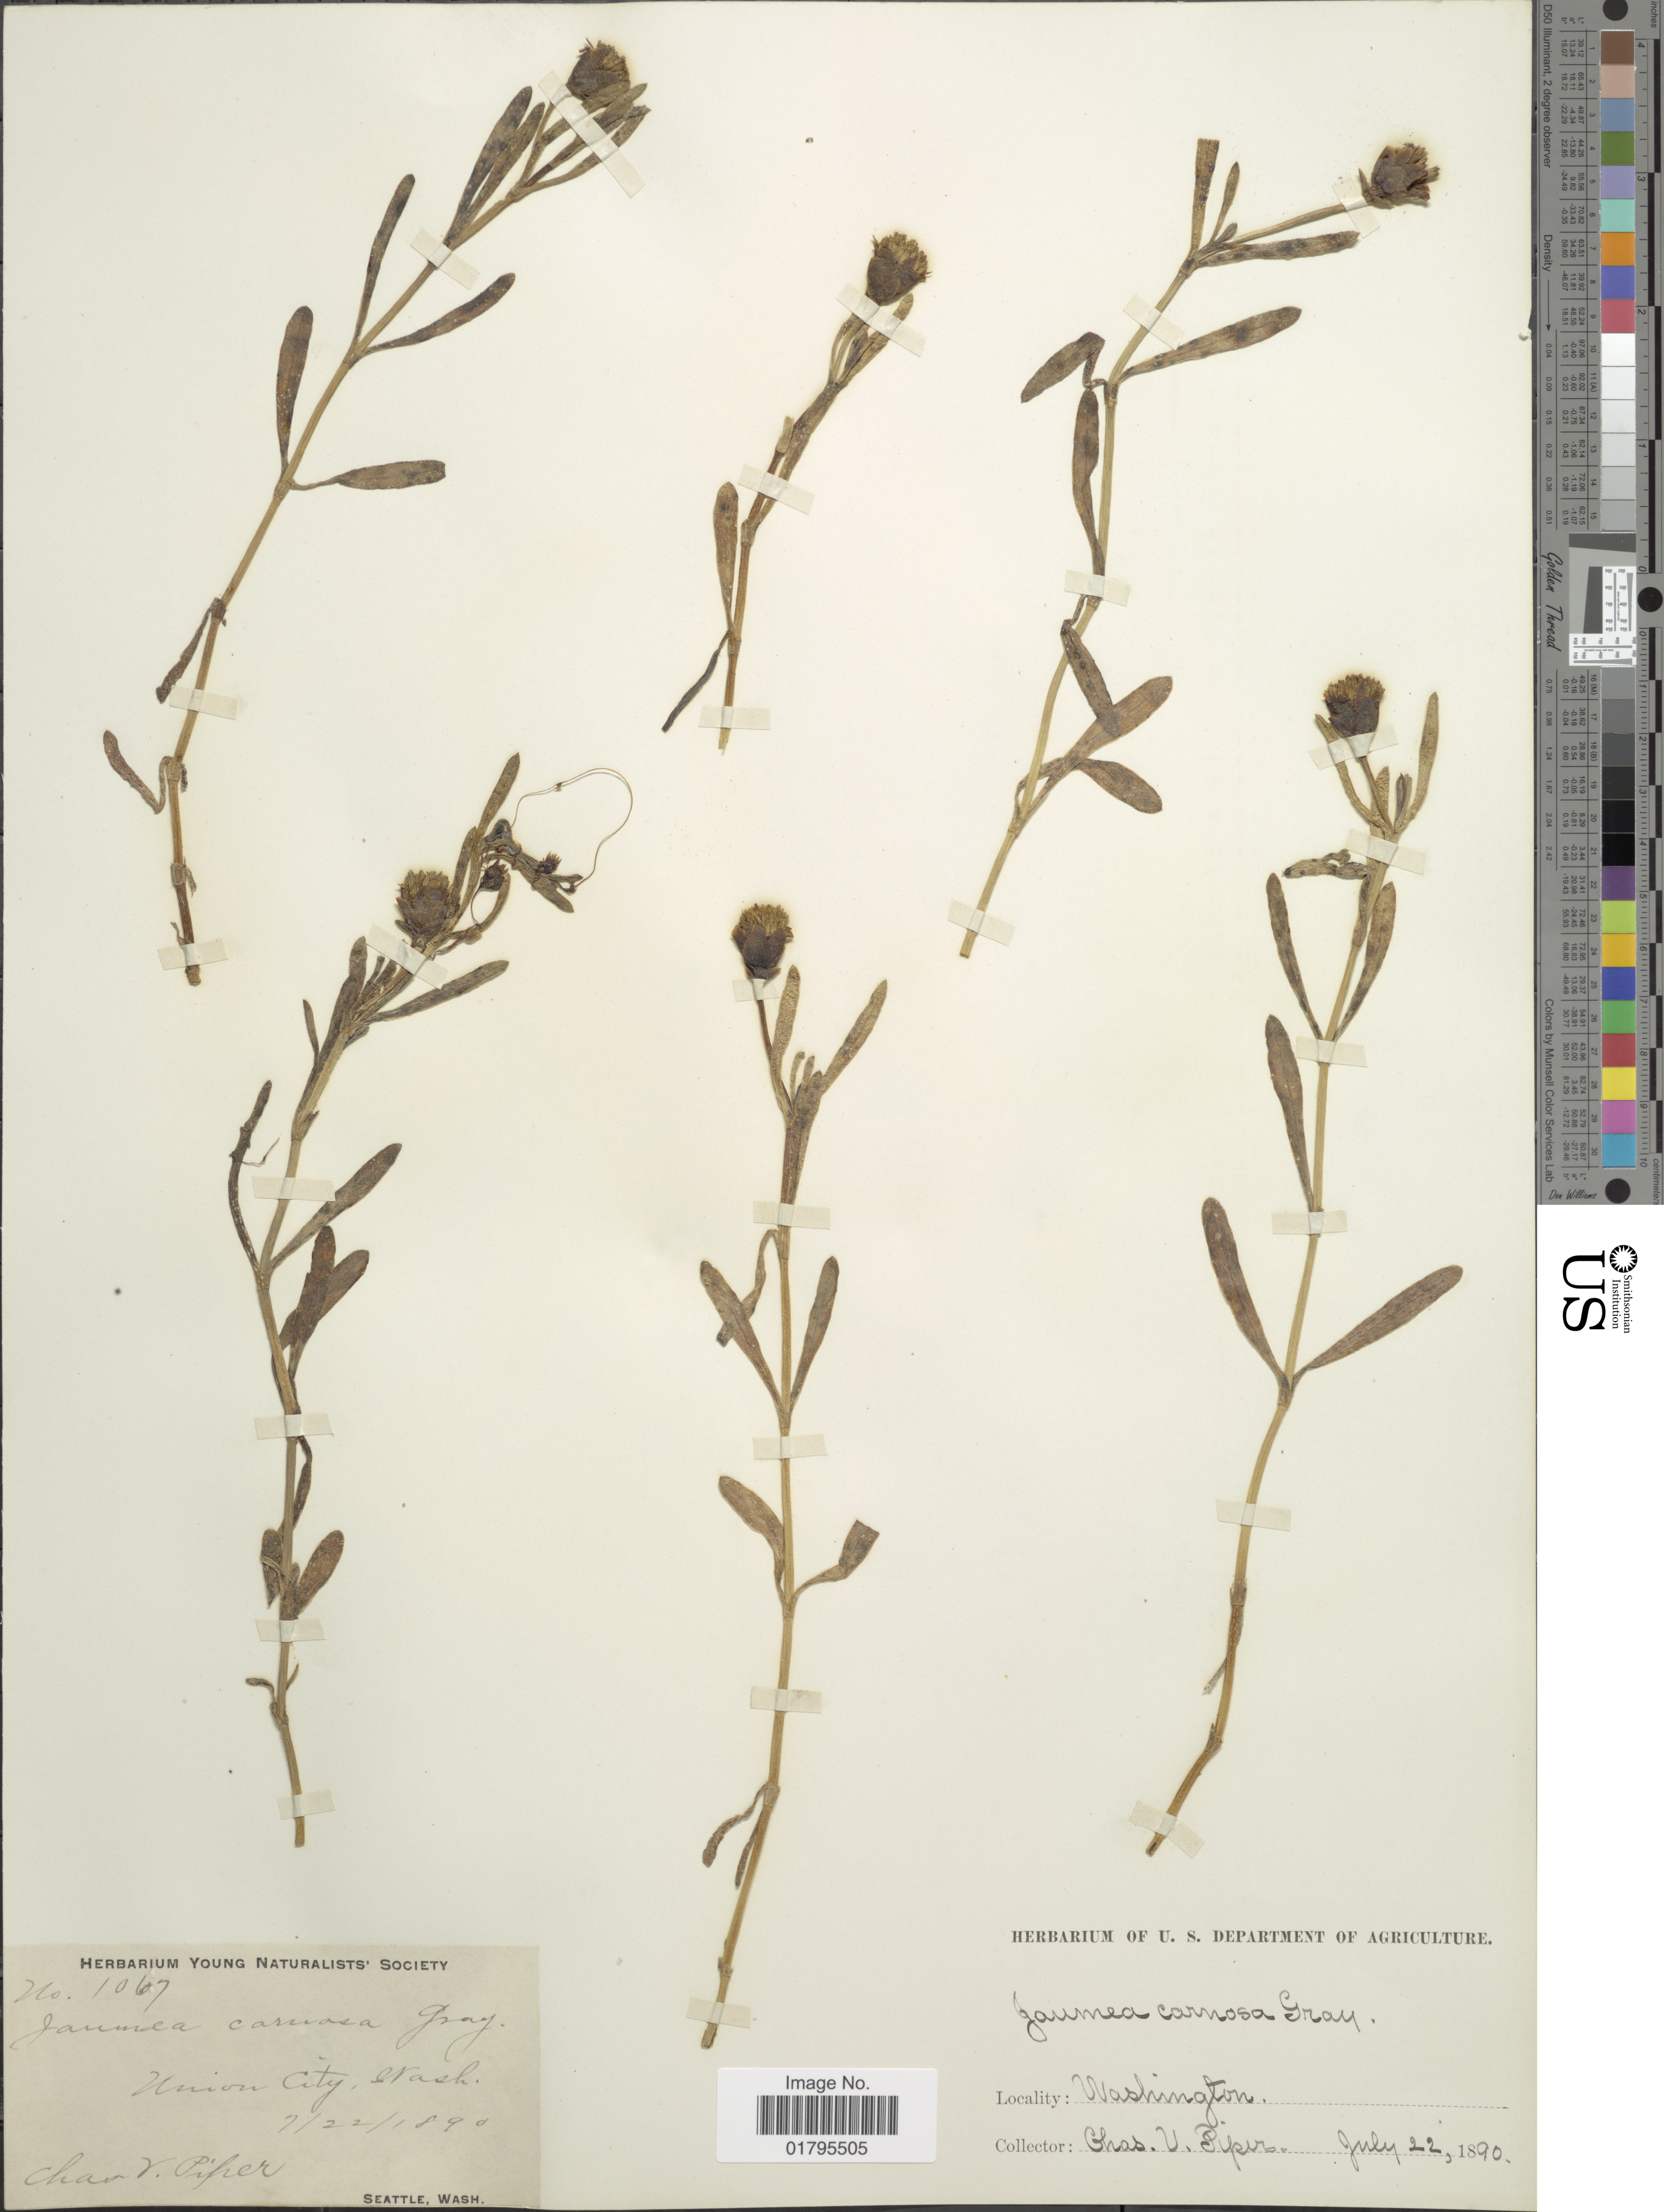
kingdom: Plantae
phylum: Tracheophyta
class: Magnoliopsida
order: Asterales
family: Asteraceae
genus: Jaumea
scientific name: Jaumea carnosa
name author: (Less.) A. Gray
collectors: C. V. Piper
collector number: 1067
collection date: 1890-07-22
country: United States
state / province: Washington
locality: Union City